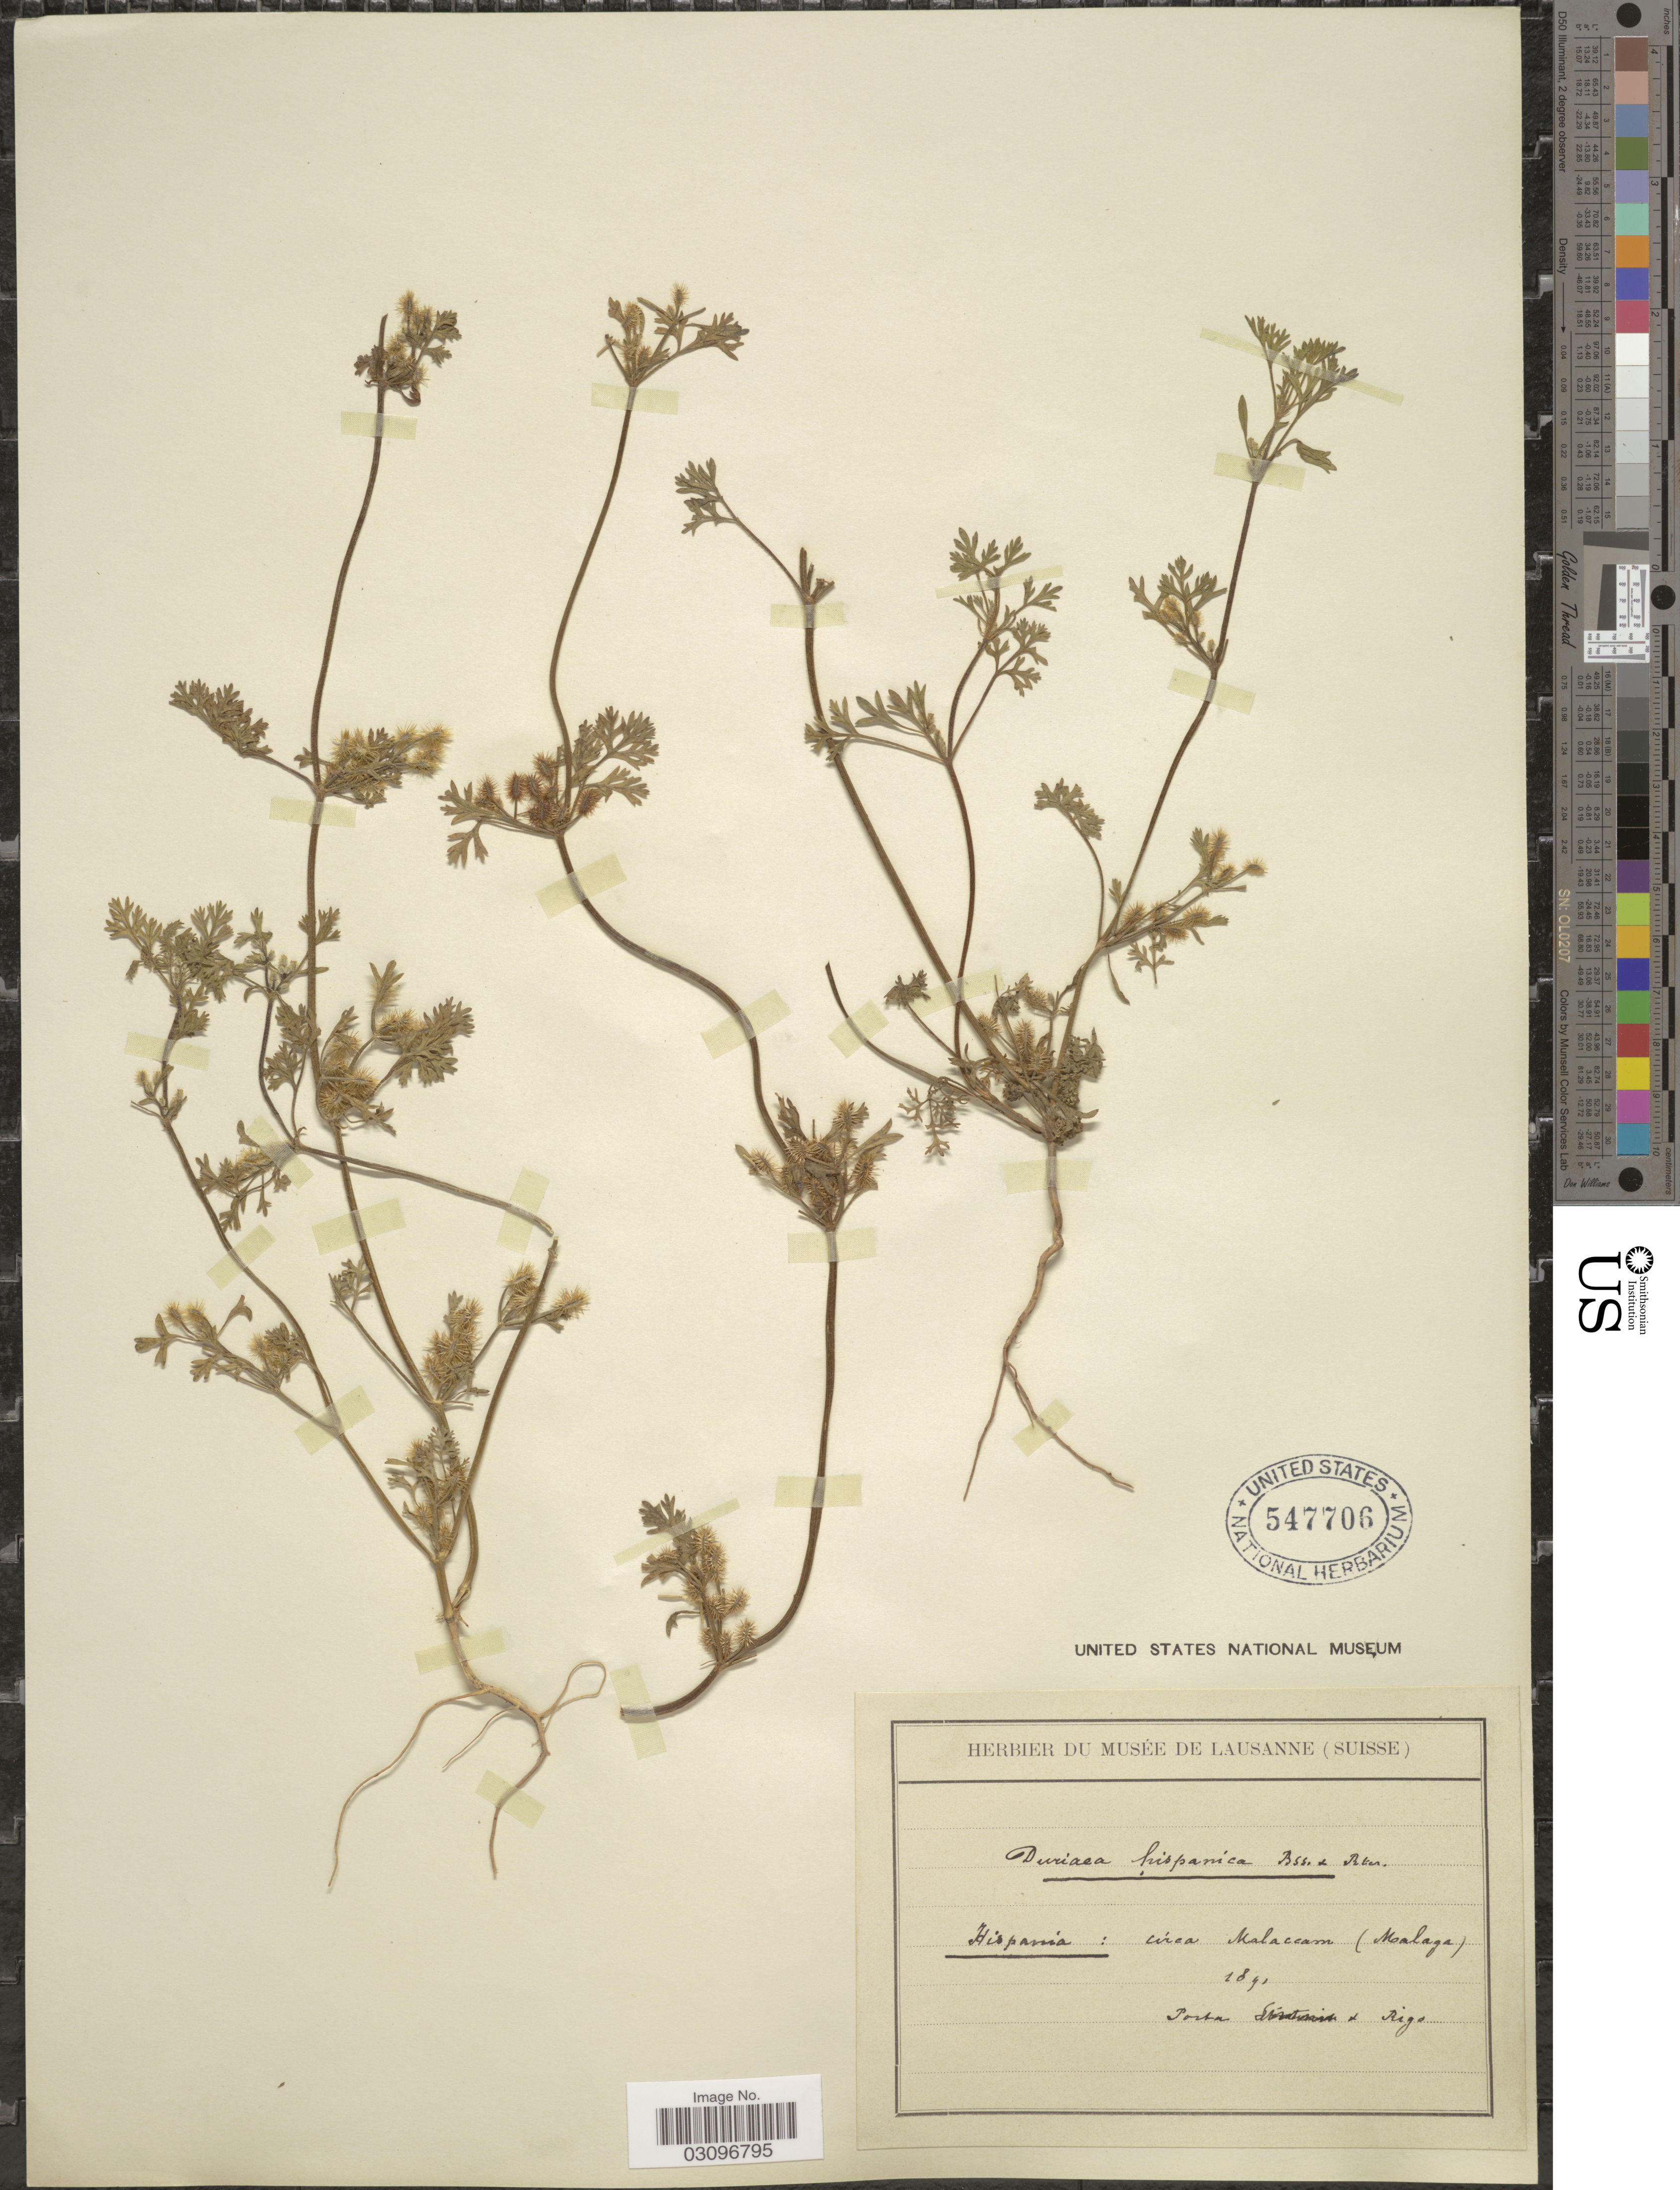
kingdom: Plantae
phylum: Tracheophyta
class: Magnoliopsida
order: Apiales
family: Apiaceae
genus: Daucus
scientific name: Daucus hispanicus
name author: Gouan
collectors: -- Porta & -- Rigo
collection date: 1841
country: Spain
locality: Hispania: circa Malaccam (Malaga).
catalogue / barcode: US 547706